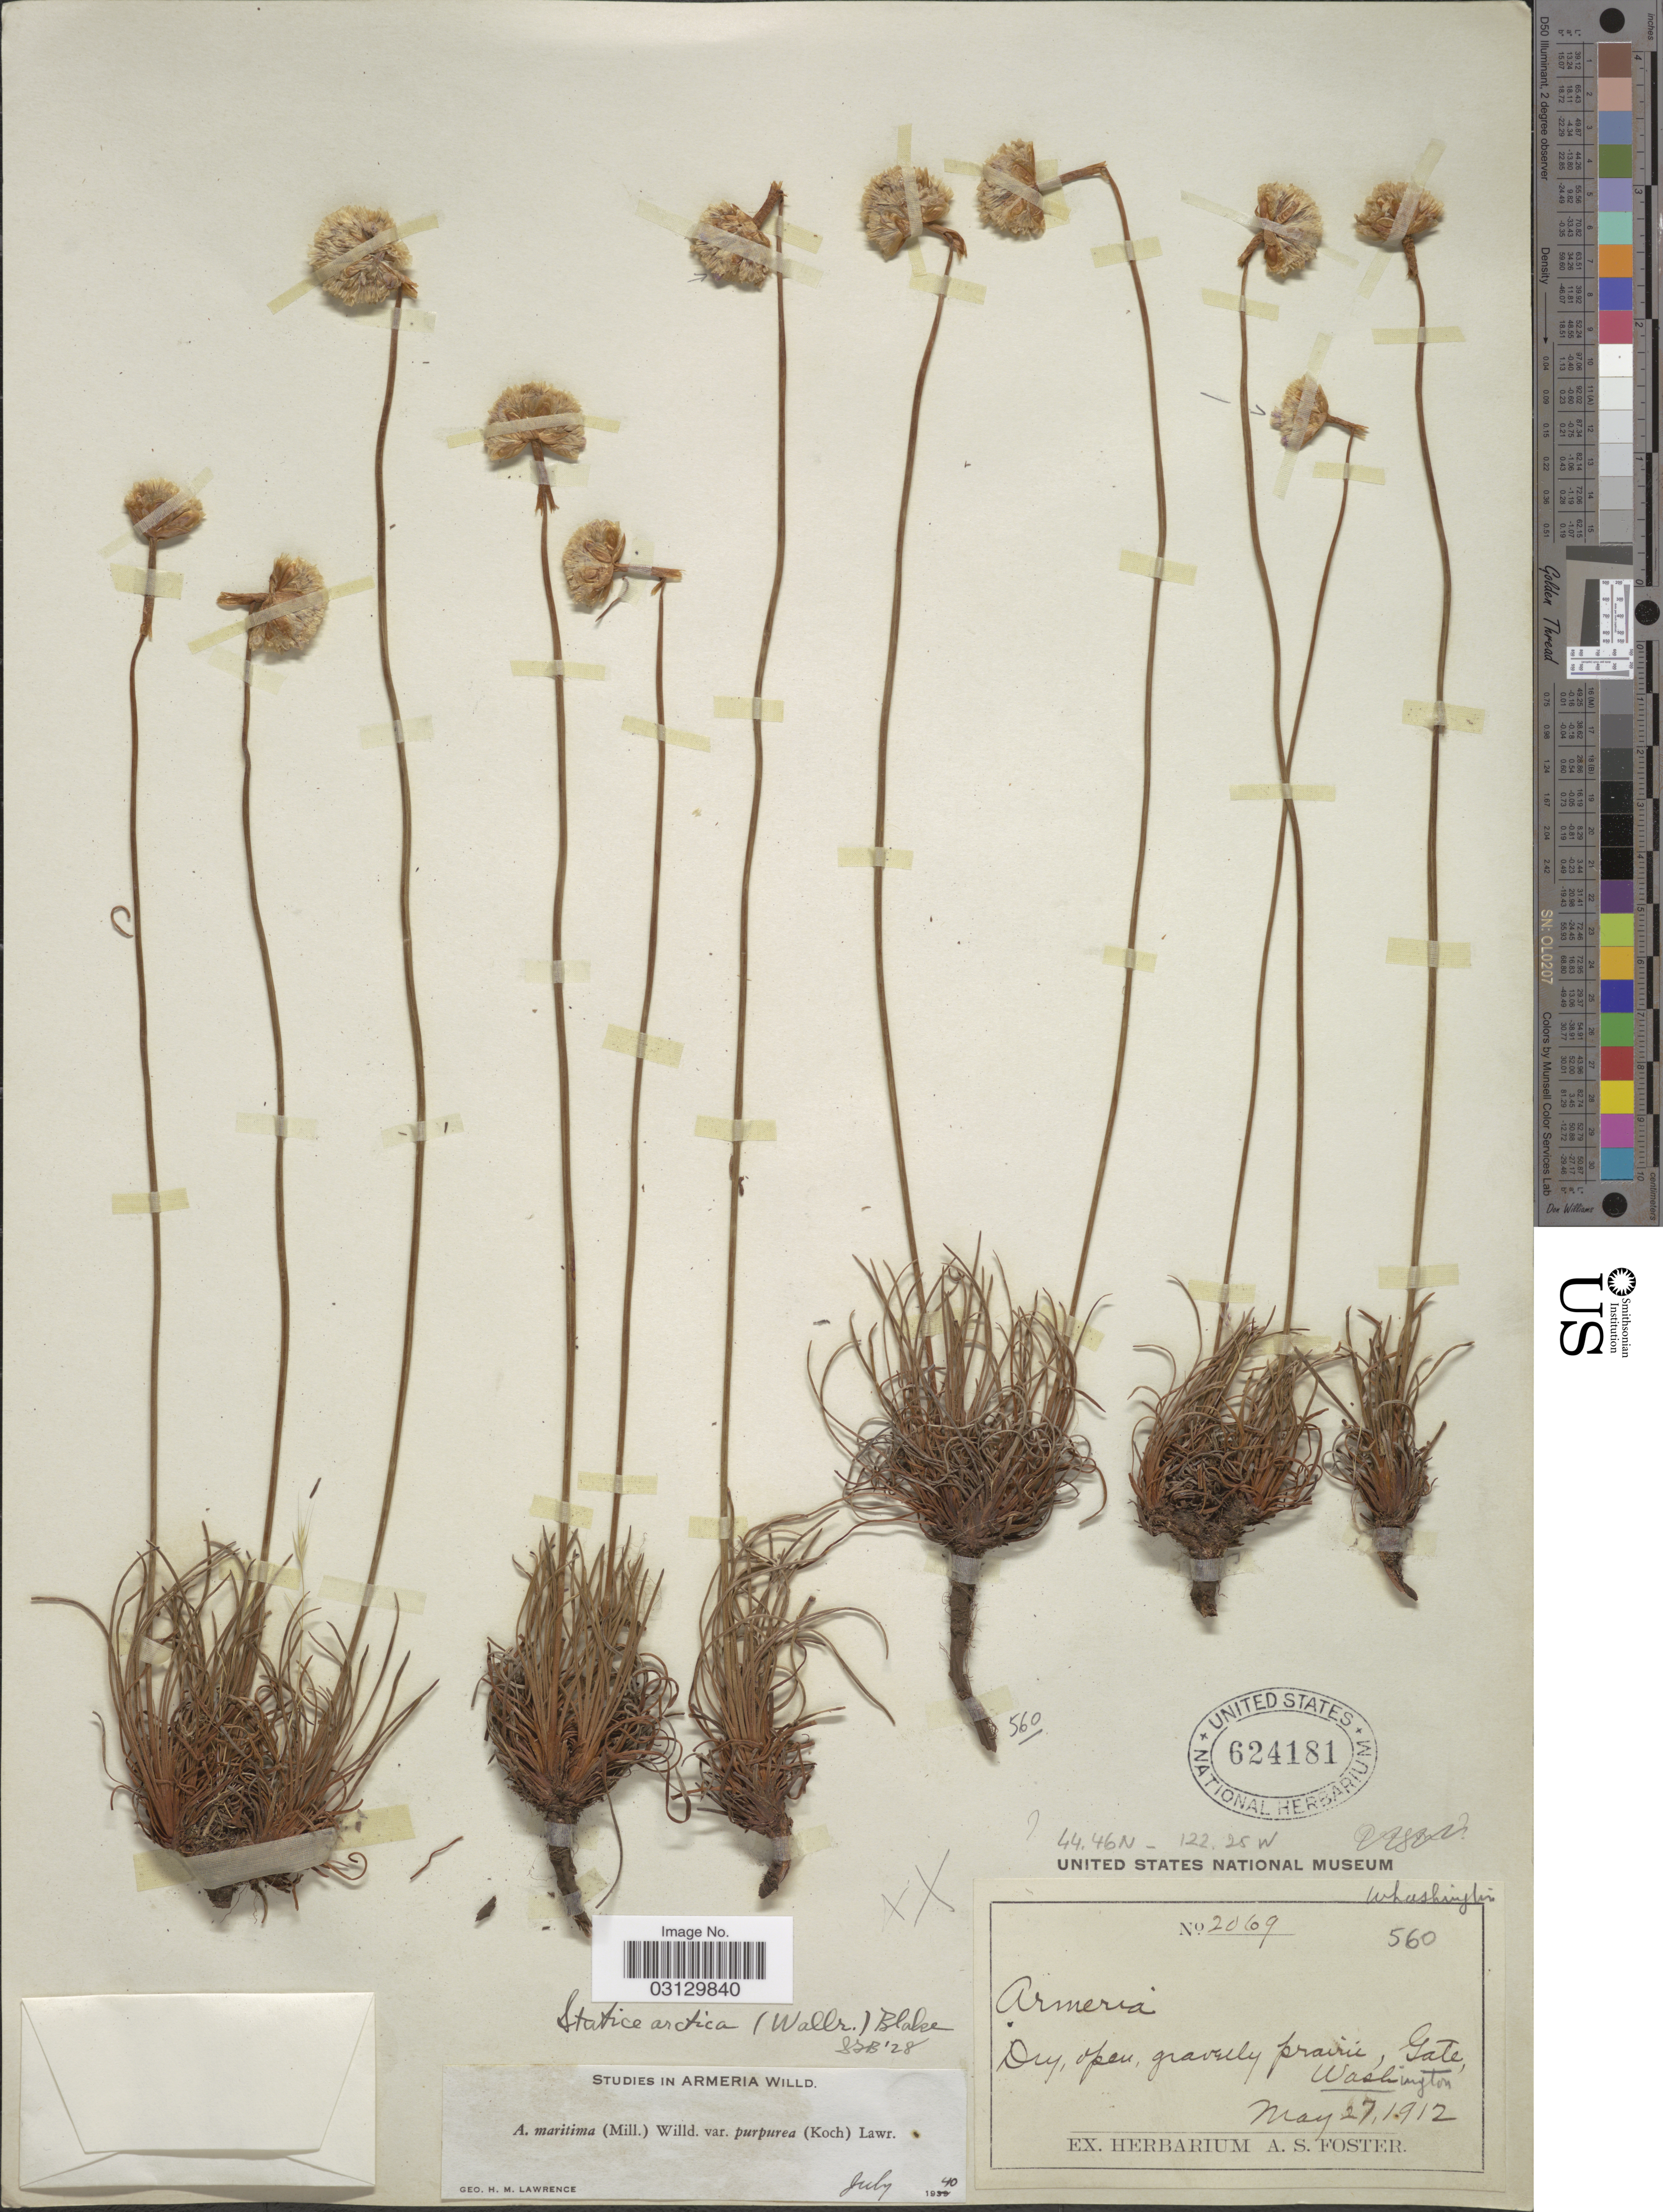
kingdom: Plantae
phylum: Tracheophyta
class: Magnoliopsida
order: Caryophyllales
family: Plumbaginaceae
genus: Armeria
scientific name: Armeria maritima subsp. californica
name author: (Boiss.) A.E. Porsild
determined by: Strong, Mark T., (BOT), Smithsonian Institution - National Museum of Natural History (UNITED STATES)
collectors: ex herb. A. S. Foster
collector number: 2069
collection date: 1912-05-27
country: United States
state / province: Washington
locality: Gate.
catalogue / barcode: US 624181